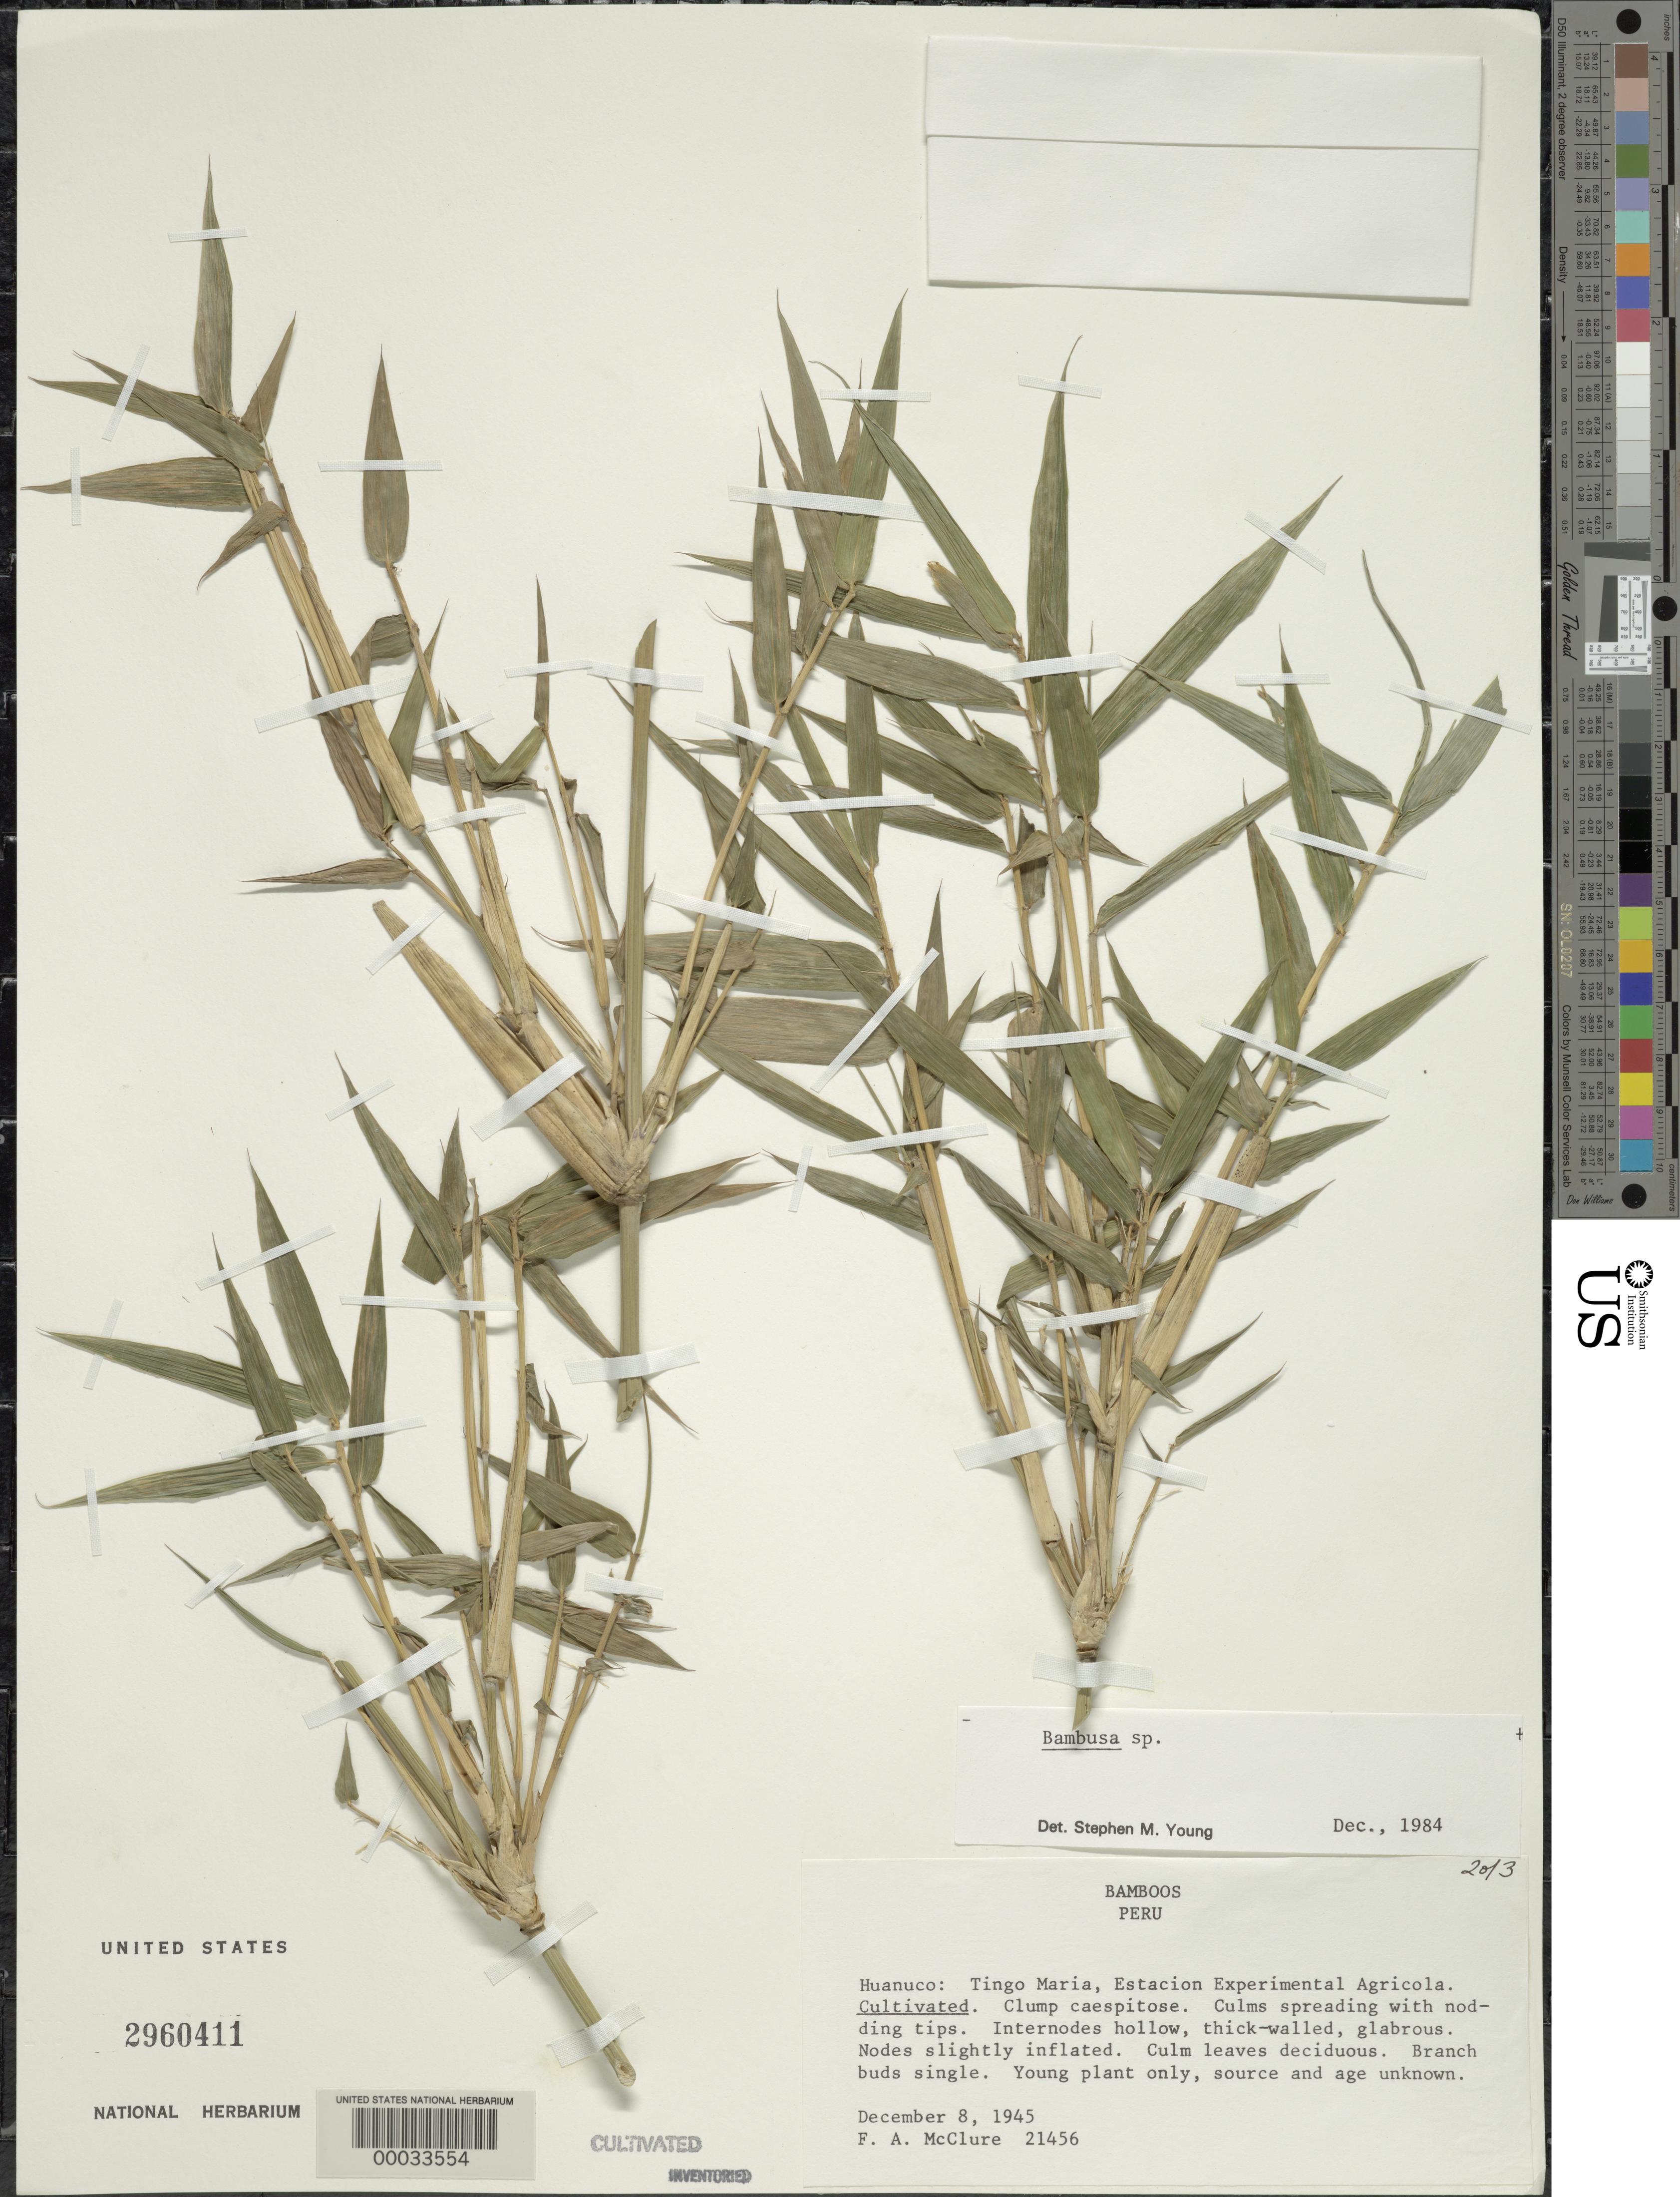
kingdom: Plantae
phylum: Tracheophyta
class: Liliopsida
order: Poales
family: Poaceae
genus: Bambusa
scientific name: Bambusa sp.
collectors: F. A. McClure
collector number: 21456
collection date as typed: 08 Dec 1945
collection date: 1945-12-08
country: Peru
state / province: Huánuco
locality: Estación Experimental Agrícola Tingo María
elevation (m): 671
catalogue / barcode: US 2960411